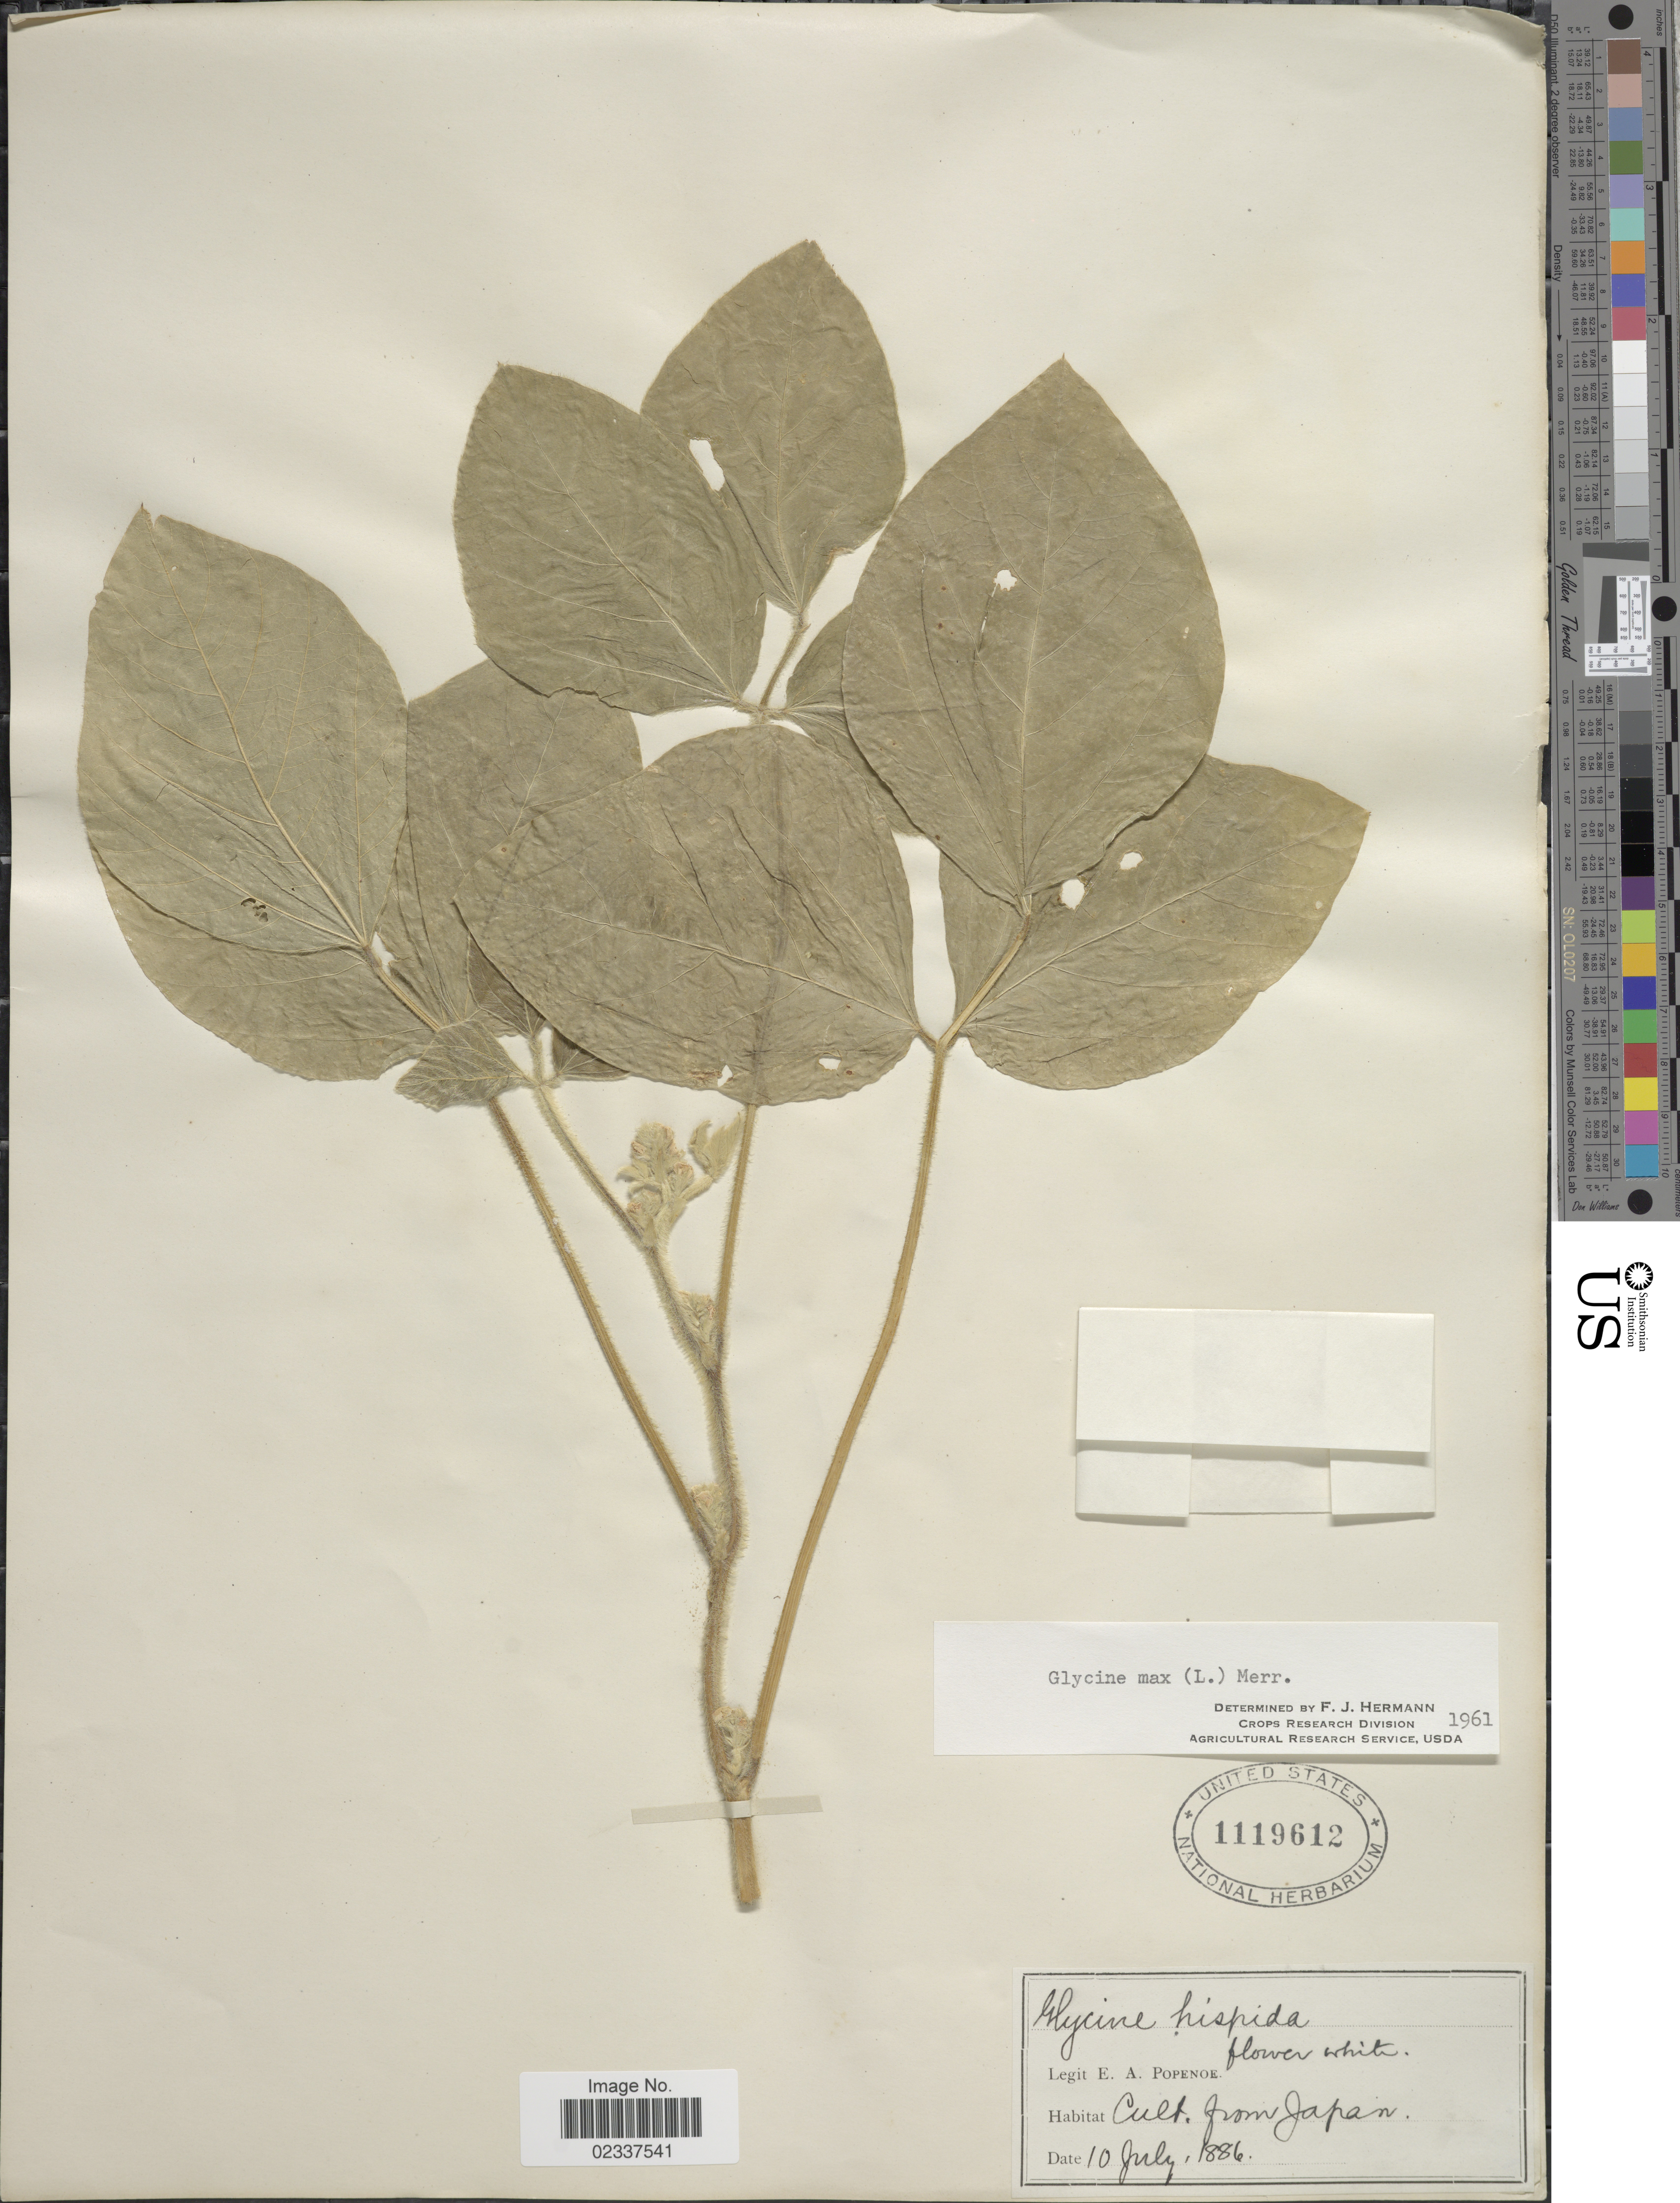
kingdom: Plantae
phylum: Tracheophyta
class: Magnoliopsida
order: Fabales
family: Fabaceae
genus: Glycine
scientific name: Glycine max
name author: (L.) Merr.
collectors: E. A. Popenoe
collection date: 1886-07-10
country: Japan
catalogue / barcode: US 1119612